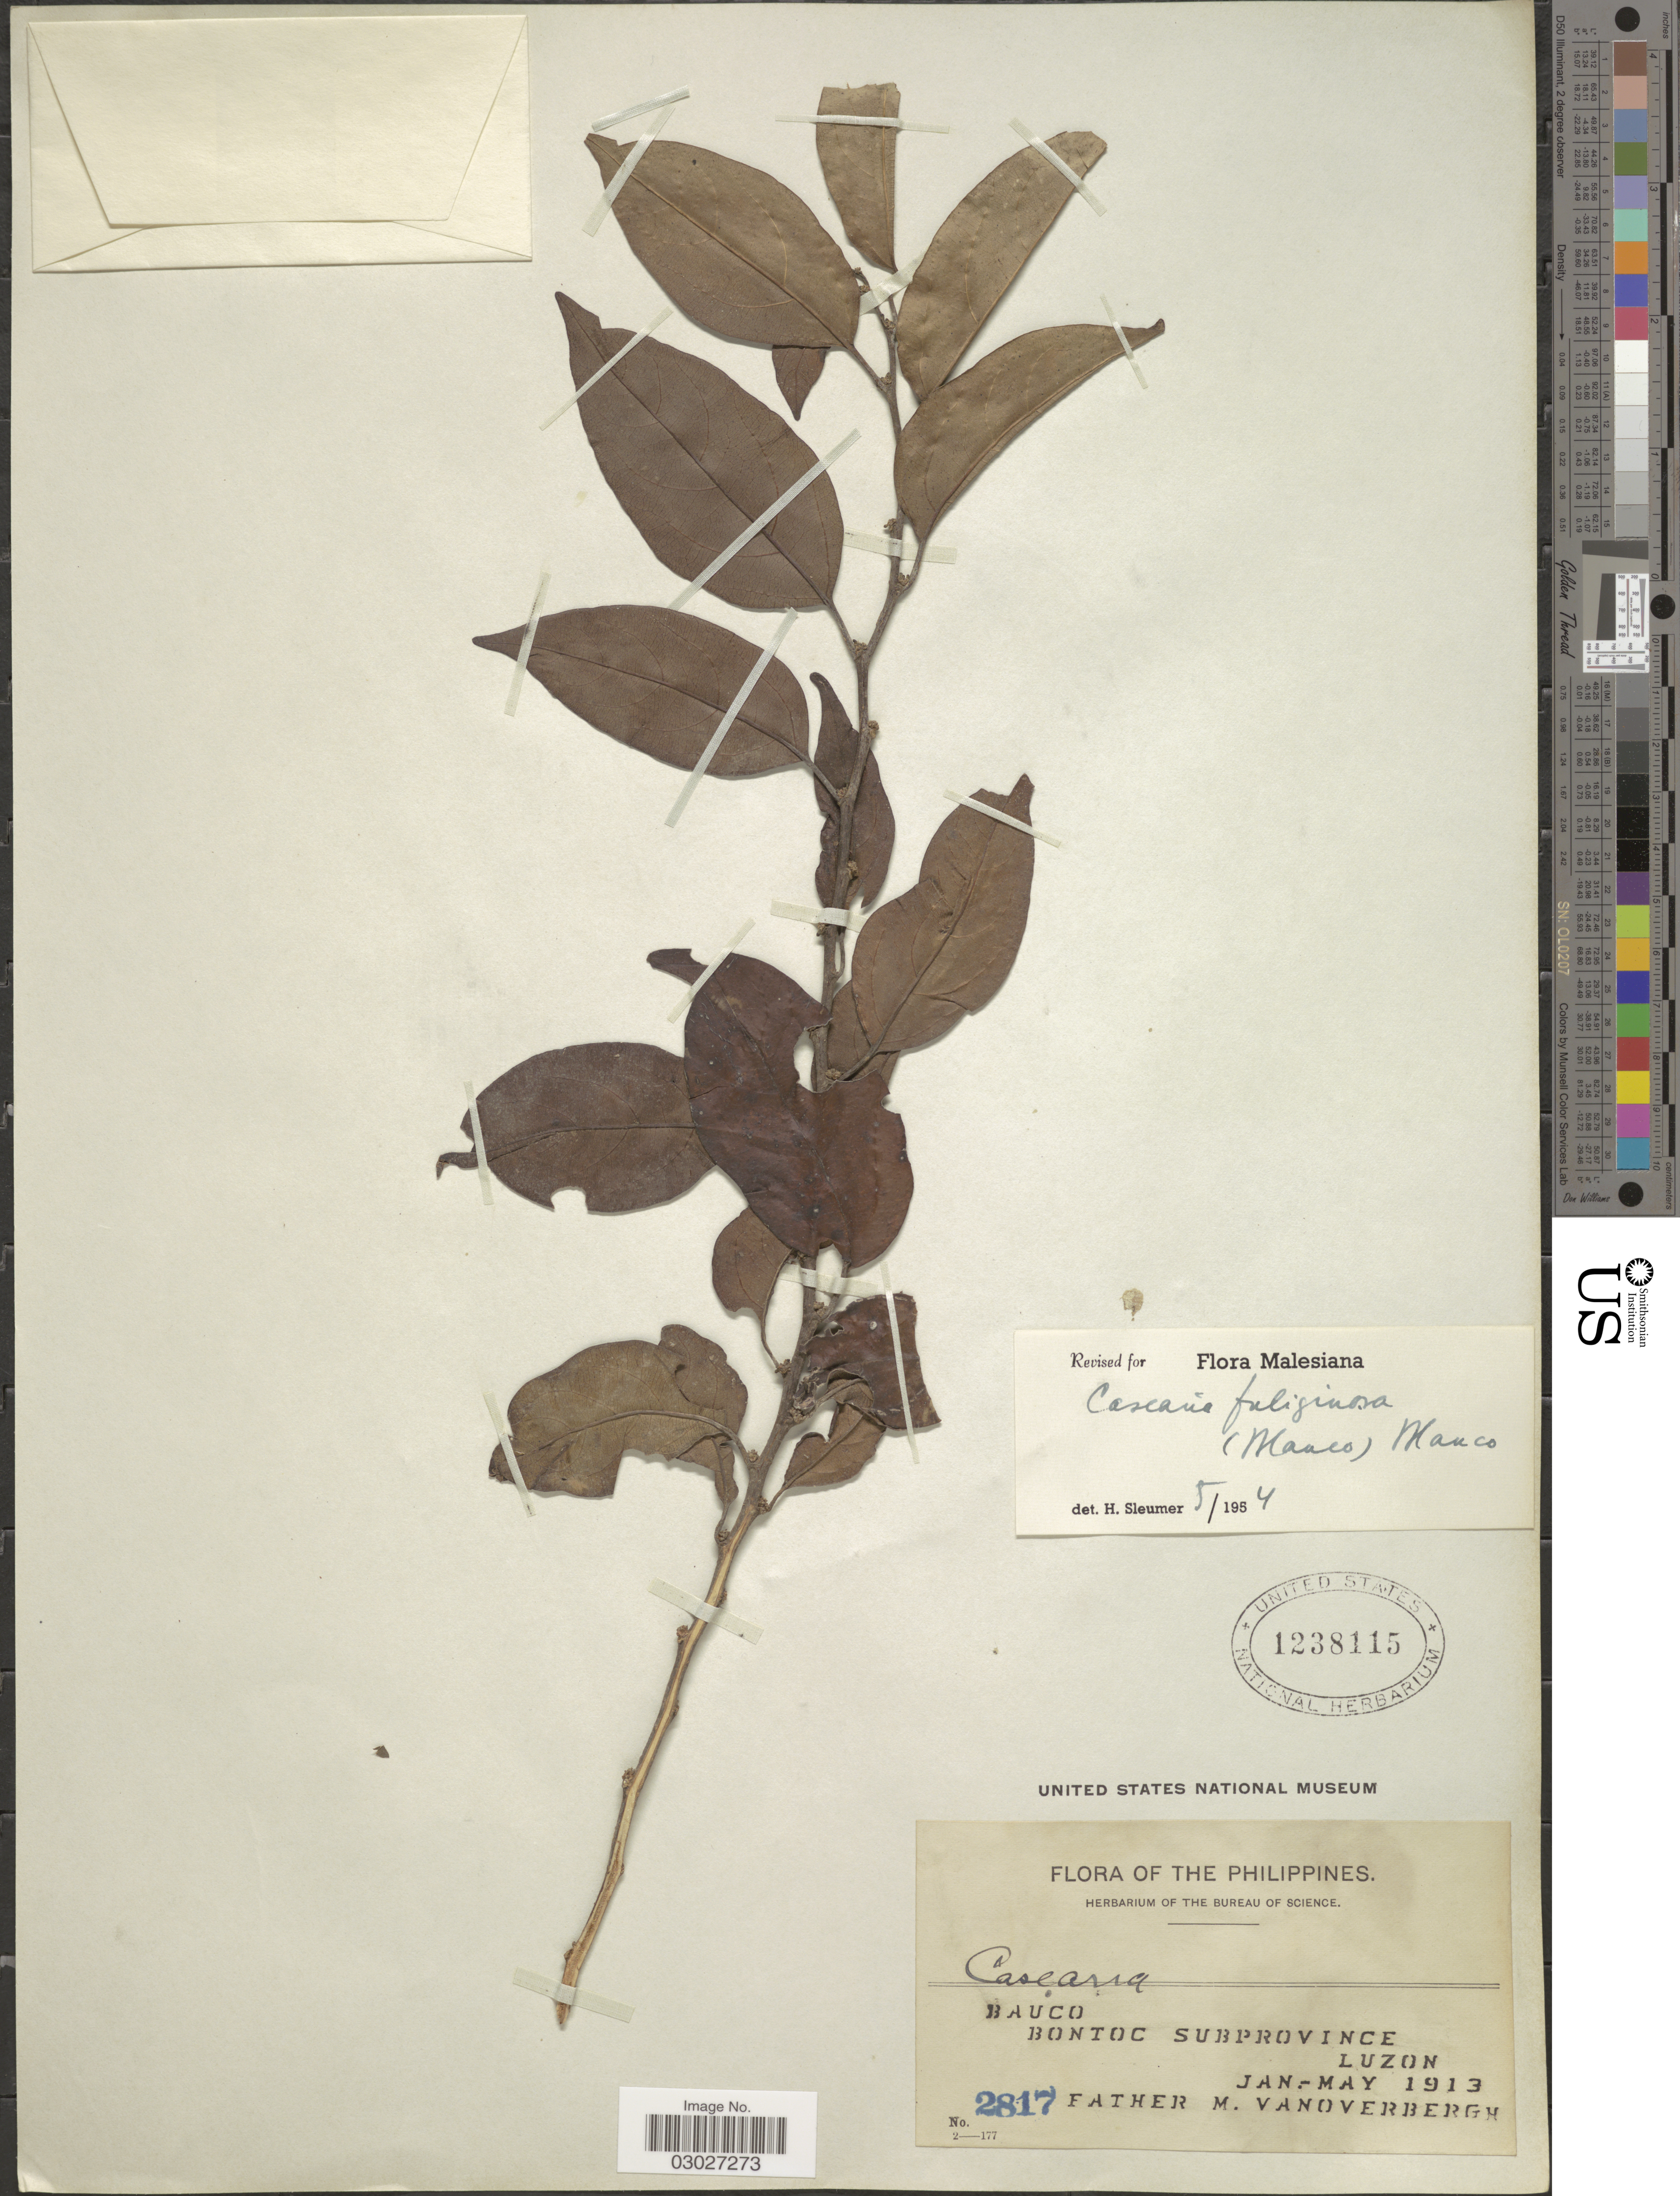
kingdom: Plantae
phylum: Tracheophyta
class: Magnoliopsida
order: Malpighiales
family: Salicaceae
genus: Casearia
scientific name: Casearia fuliginosa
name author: (Blanco) Blanco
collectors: M. Vanoverbergh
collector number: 2817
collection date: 1913-01/1913-05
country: Philippines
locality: Bauco, Bontoc Subprovince, Luzon.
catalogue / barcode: US 1238115